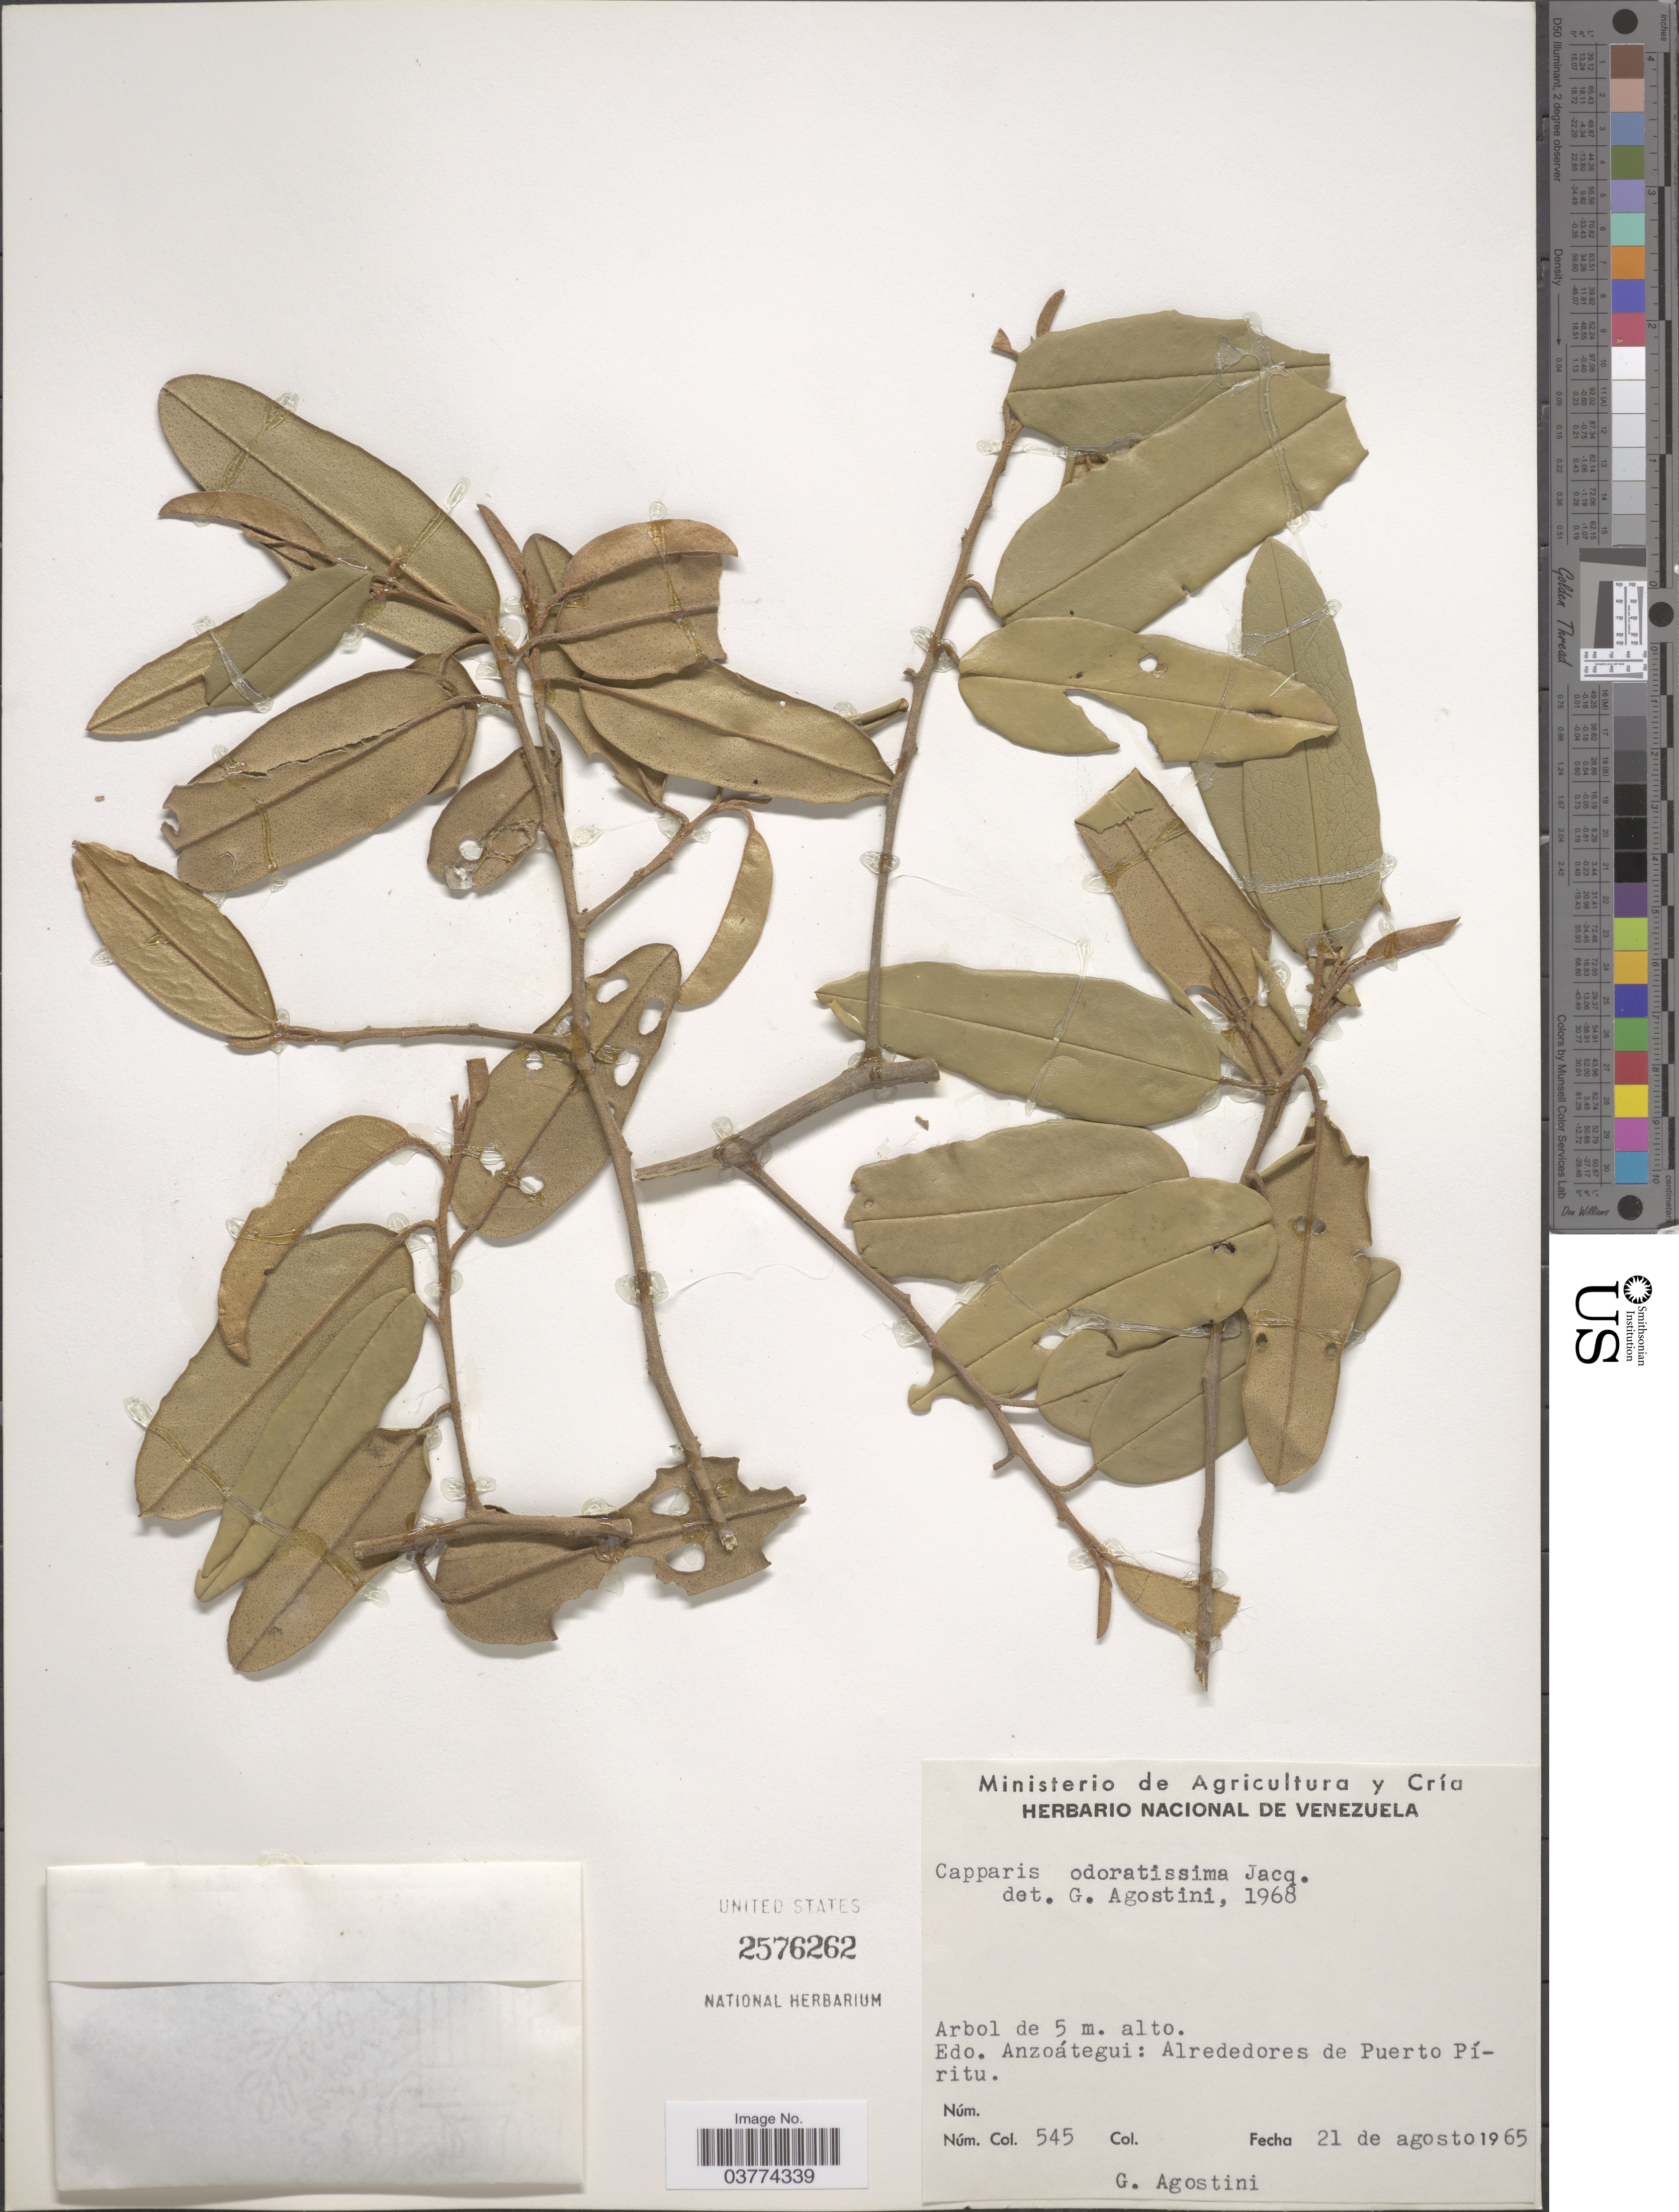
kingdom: Plantae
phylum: Tracheophyta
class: Magnoliopsida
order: Brassicales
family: Capparaceae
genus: Quadrella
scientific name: Quadrella odoratissima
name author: (Jacq.) Hutch.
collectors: G. Agostini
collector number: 545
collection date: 1965-08-21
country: Venezuela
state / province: Anzoategui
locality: Alrededores de Puerto Píritu.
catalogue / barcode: US 2576262